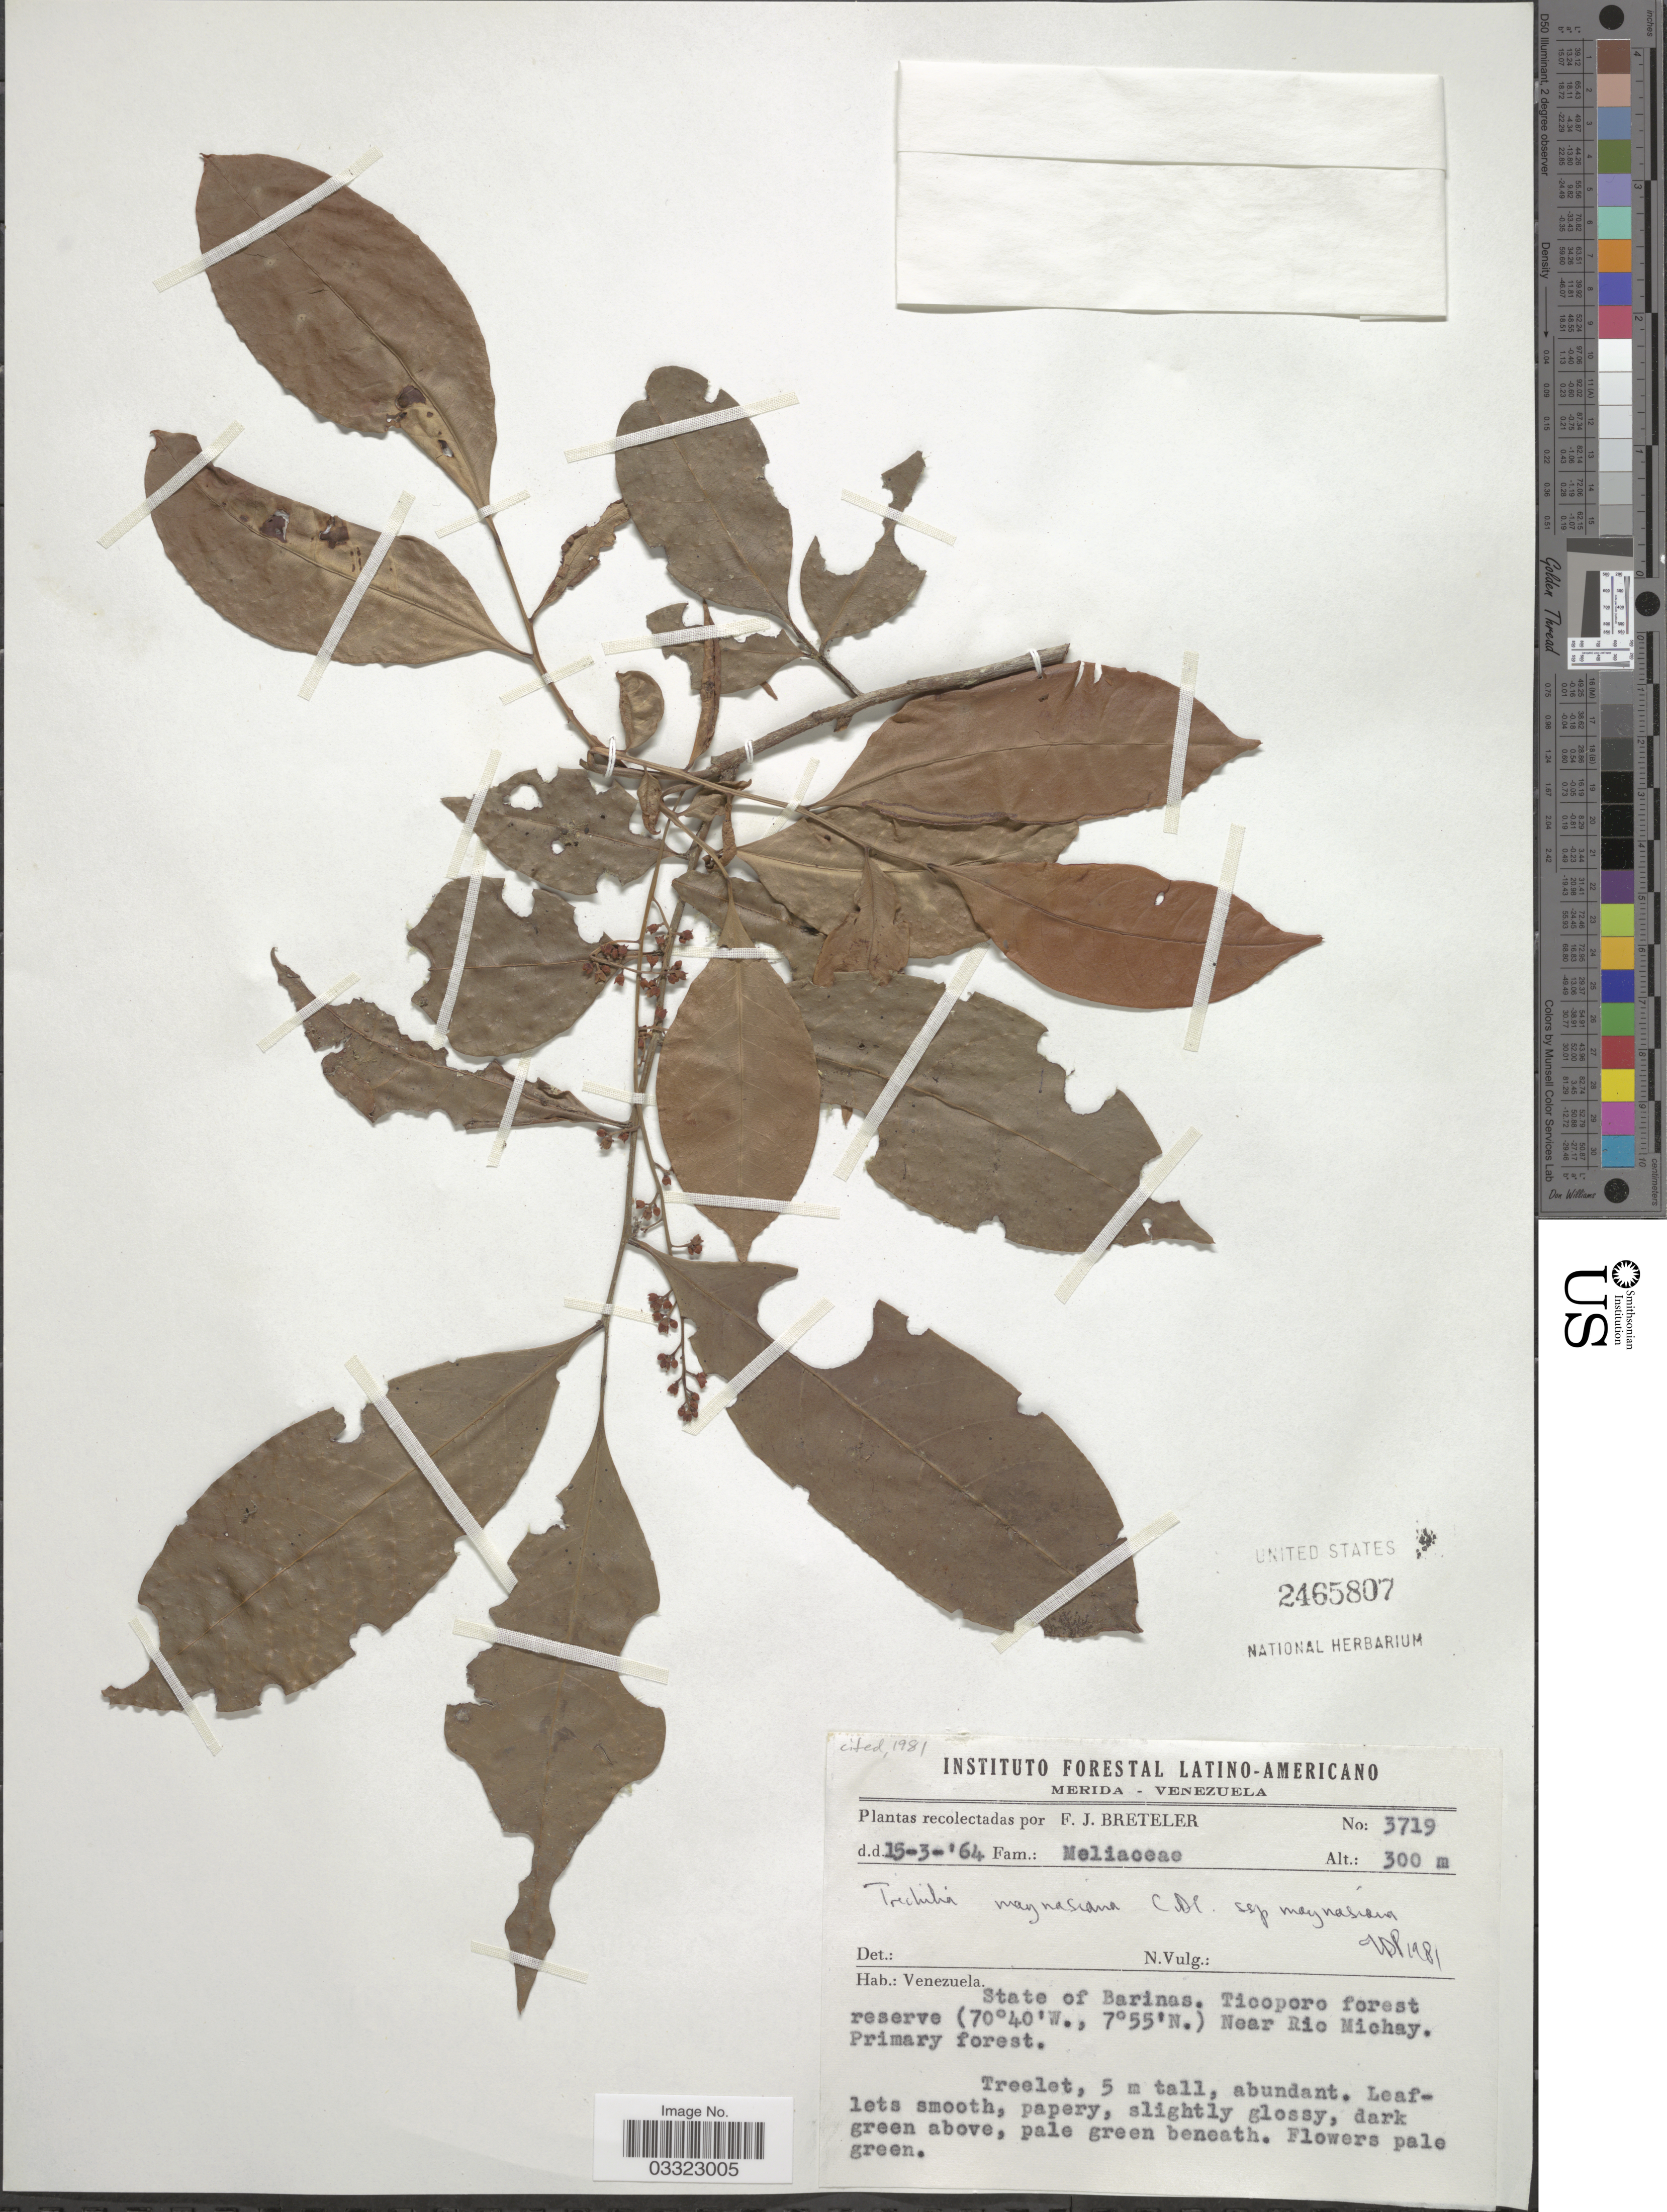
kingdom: Plantae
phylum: Tracheophyta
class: Magnoliopsida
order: Sapindales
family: Meliaceae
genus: Trichilia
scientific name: Trichilia maynasiana subsp. maynasiana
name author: C. DC.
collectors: F. J. Breteler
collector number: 3719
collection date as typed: Transcribed d/m/y: 15/3/64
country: Venezuela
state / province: Barinas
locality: Ticoporo forest reserve. Near Rio Michay.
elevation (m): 300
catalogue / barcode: US 2465807